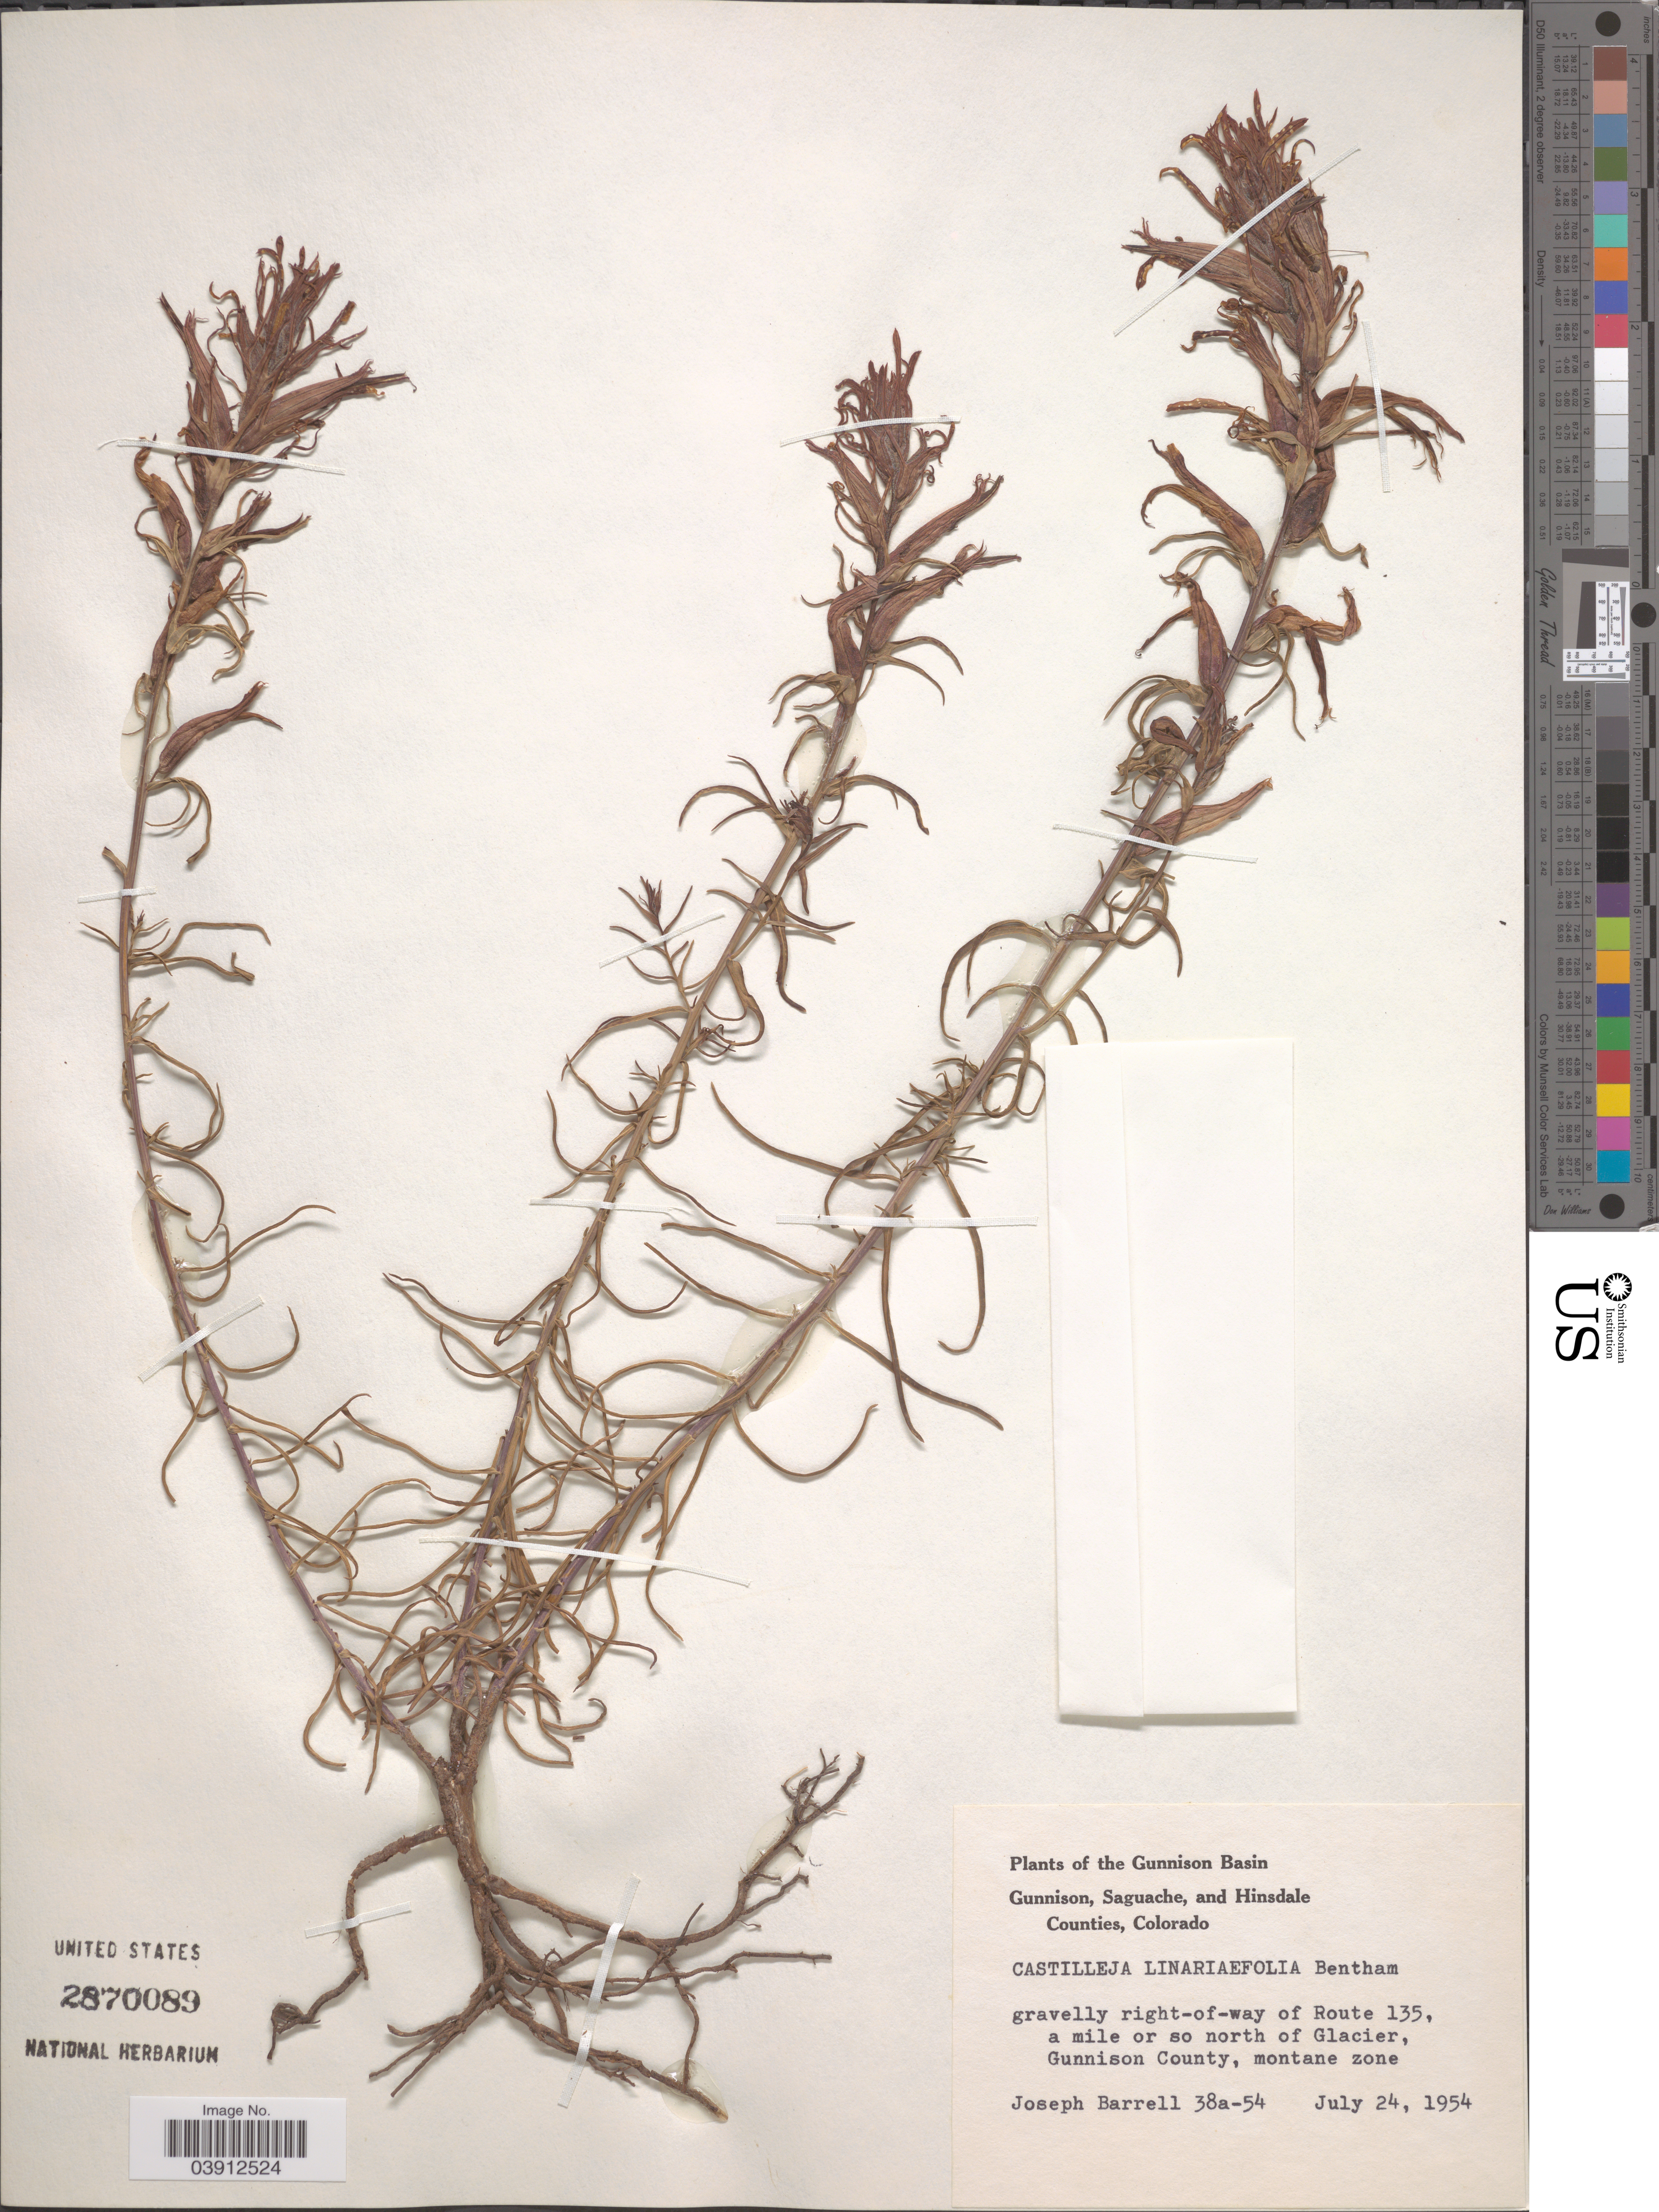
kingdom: Plantae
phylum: Tracheophyta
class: Magnoliopsida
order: Lamiales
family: Orobanchaceae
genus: Castilleja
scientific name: Castilleja linariifolia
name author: Benth.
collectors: J. Barrell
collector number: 38a-54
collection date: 1954-07-24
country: United States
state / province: Colorado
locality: Gunnison Basin. Gravelly right-of-way of Route 135, a mile or so north of Glacier, Gunnison County, montane zone.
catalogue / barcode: US 2870089